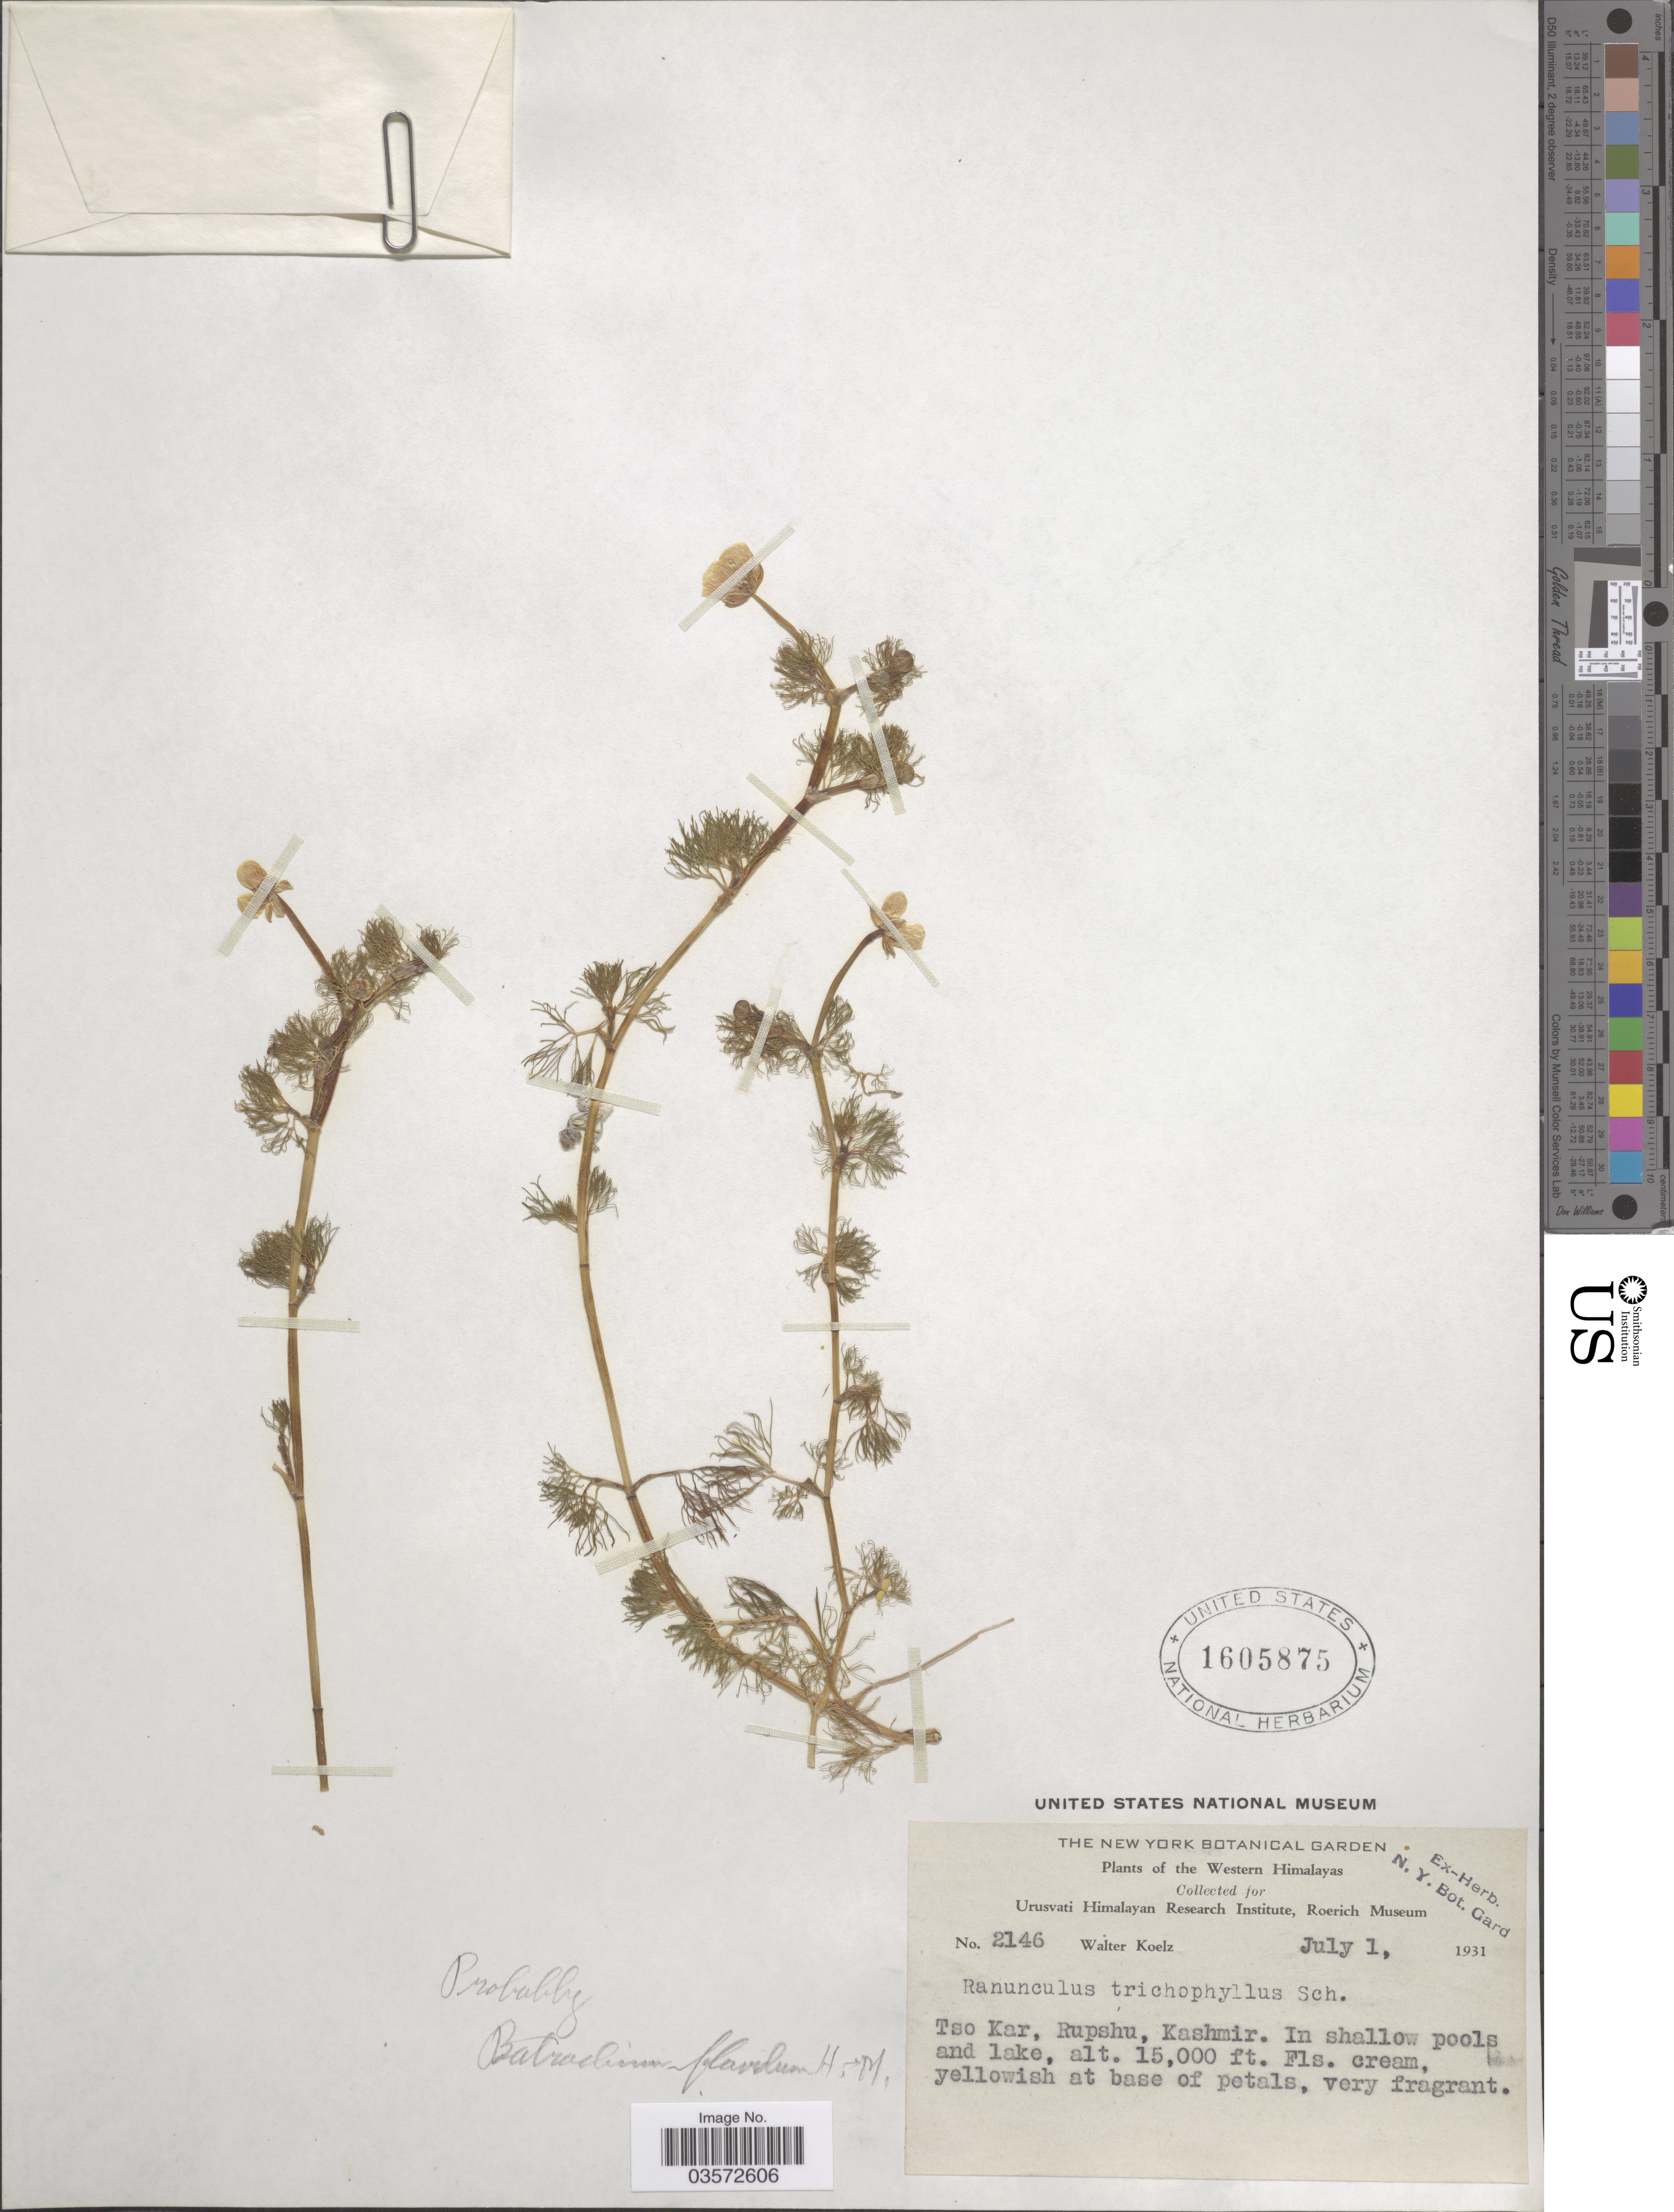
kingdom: Plantae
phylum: Tracheophyta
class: Magnoliopsida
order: Ranunculales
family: Ranunculaceae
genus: Ranunculus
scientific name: Ranunculus flavidus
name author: (Hand.-Mazz.) C.D.K. Cook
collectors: W. N. Koelz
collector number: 2146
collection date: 1931-07-01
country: India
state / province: Jammu and Kashmir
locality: Western Himalayas. Tso Kar, Rupshu, Kashmir.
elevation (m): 4572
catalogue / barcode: US 1605875